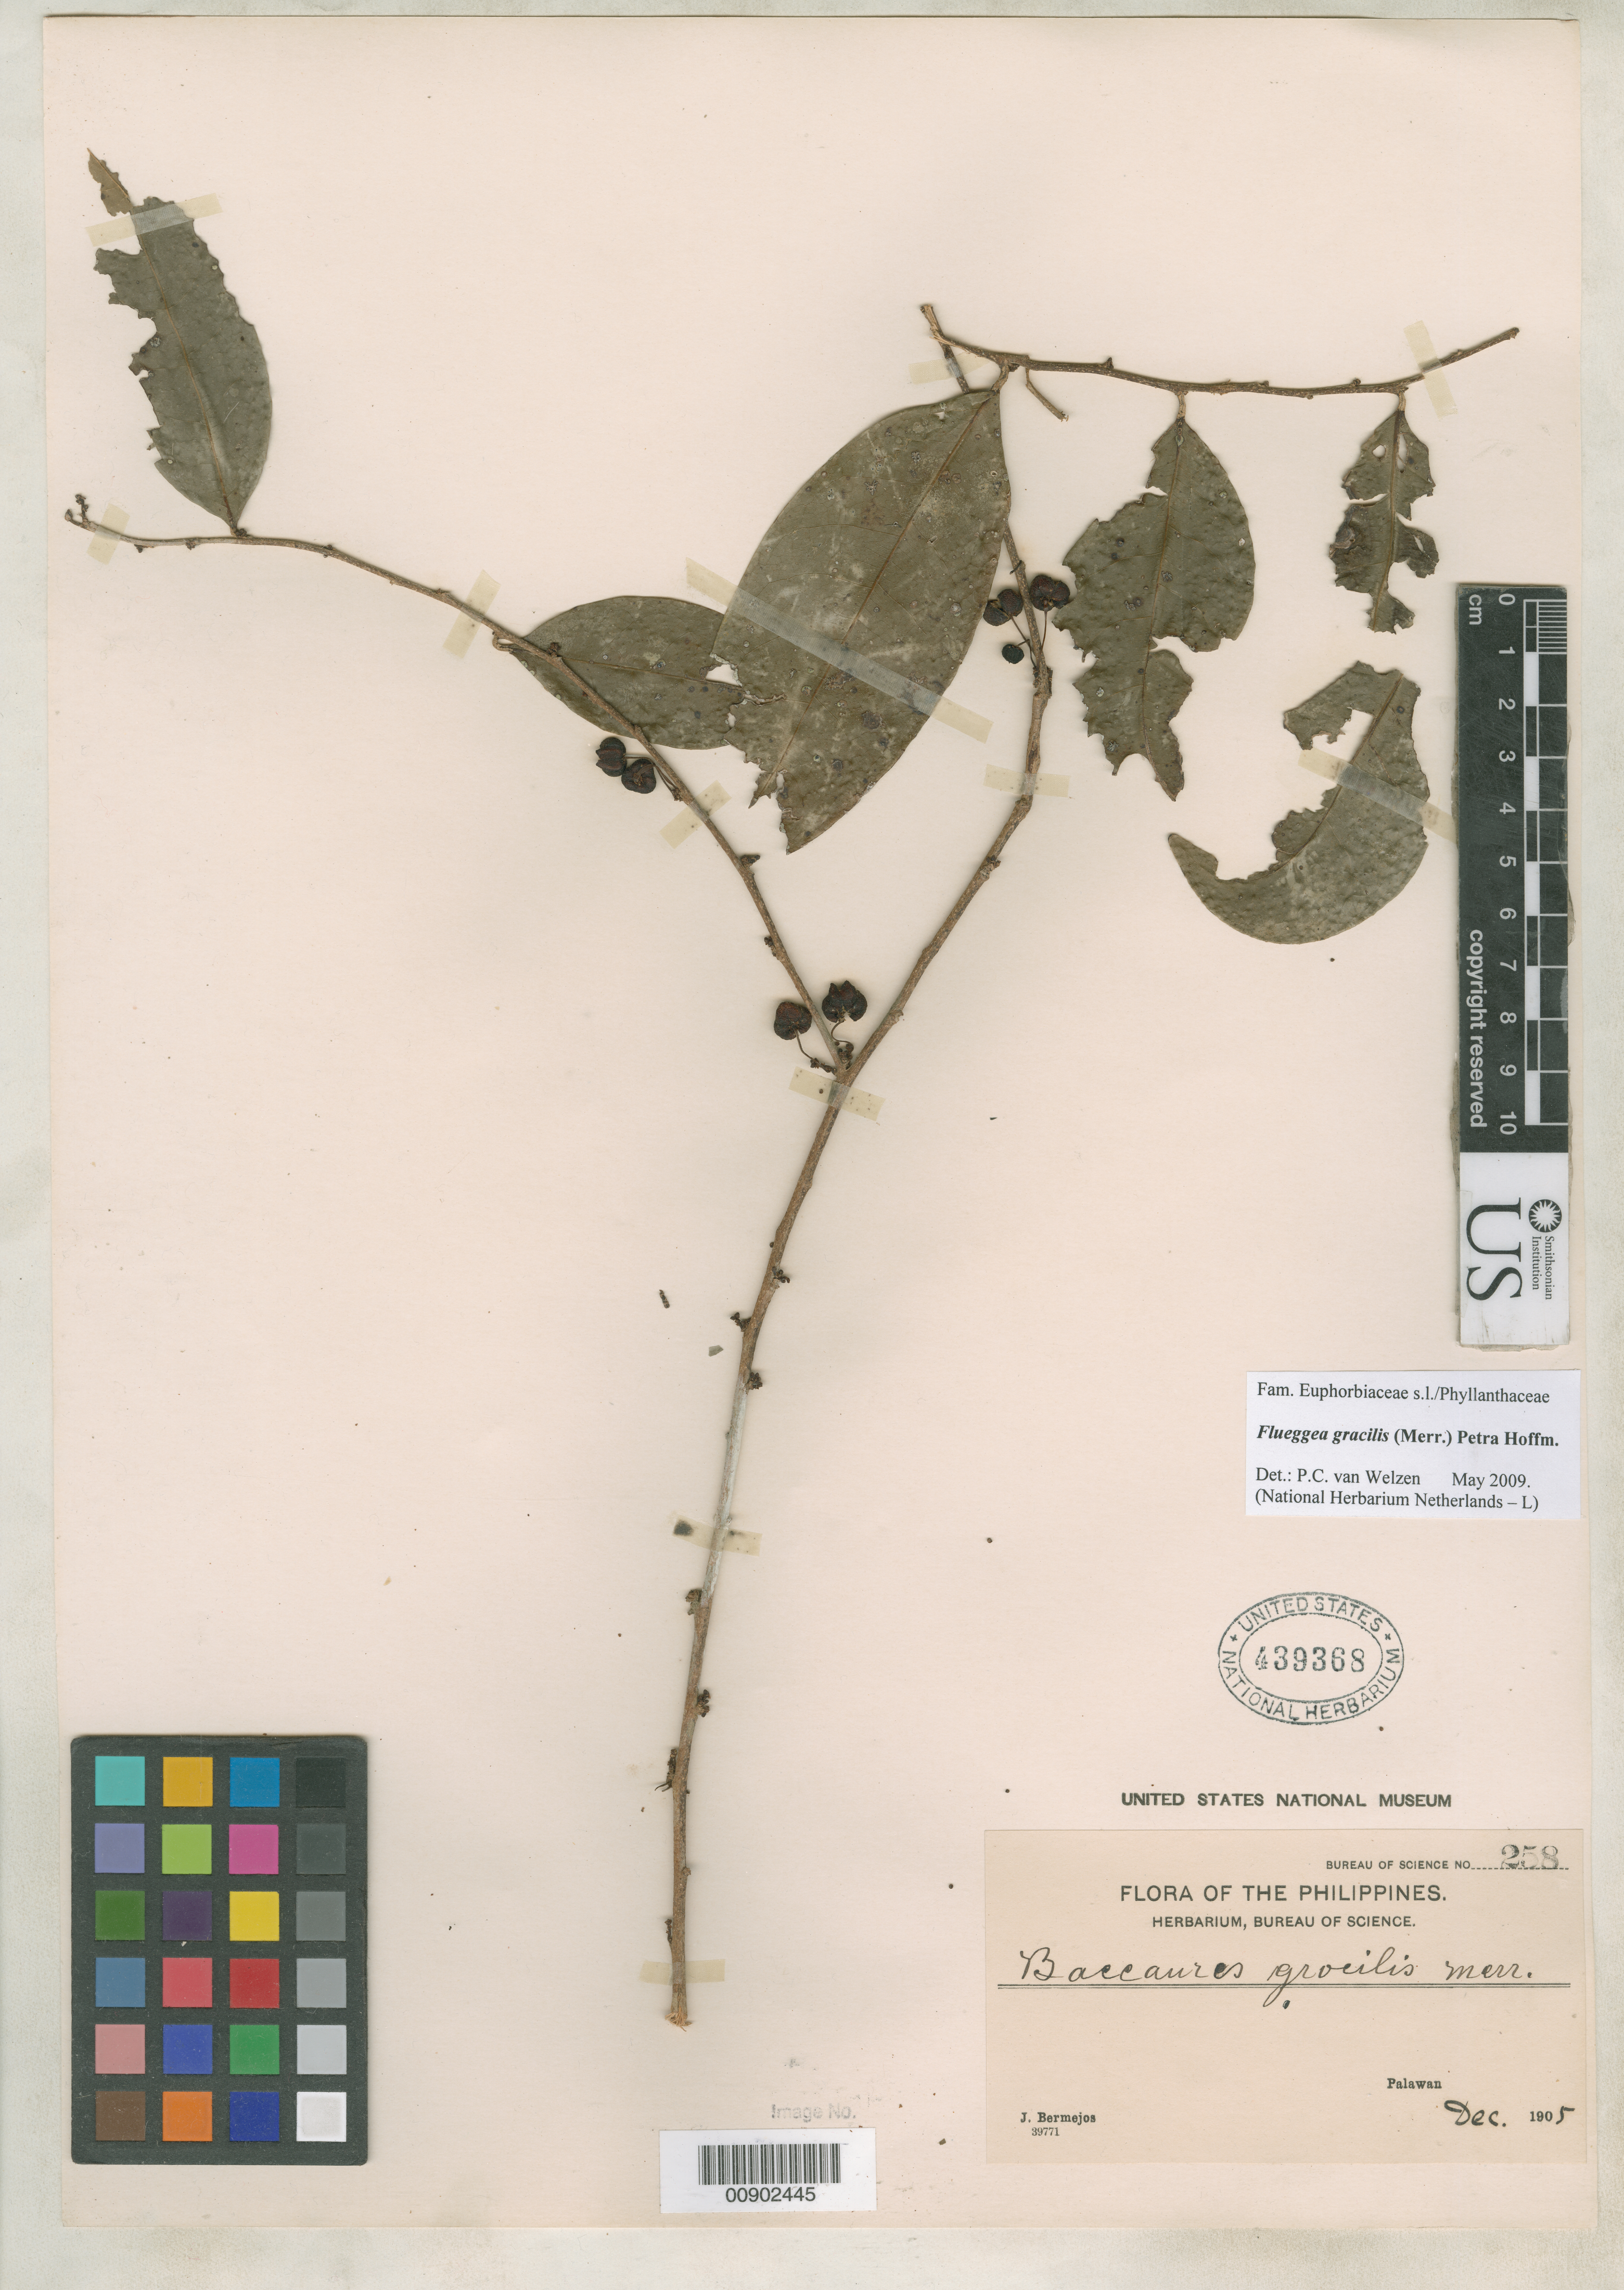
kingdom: Plantae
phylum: Tracheophyta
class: Magnoliopsida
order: Malpighiales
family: Phyllanthaceae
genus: Baccaurea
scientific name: Baccaurea gracilis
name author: Merr.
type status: Syntype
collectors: J. Bermejos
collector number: Bur. Sci. 258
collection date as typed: Dec 1905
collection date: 1905-12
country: Philippines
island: Palawan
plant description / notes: Currently accepted name as cited by Petra Hoffm, Kew Bull. 61: 44 (2006).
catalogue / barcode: US 439368